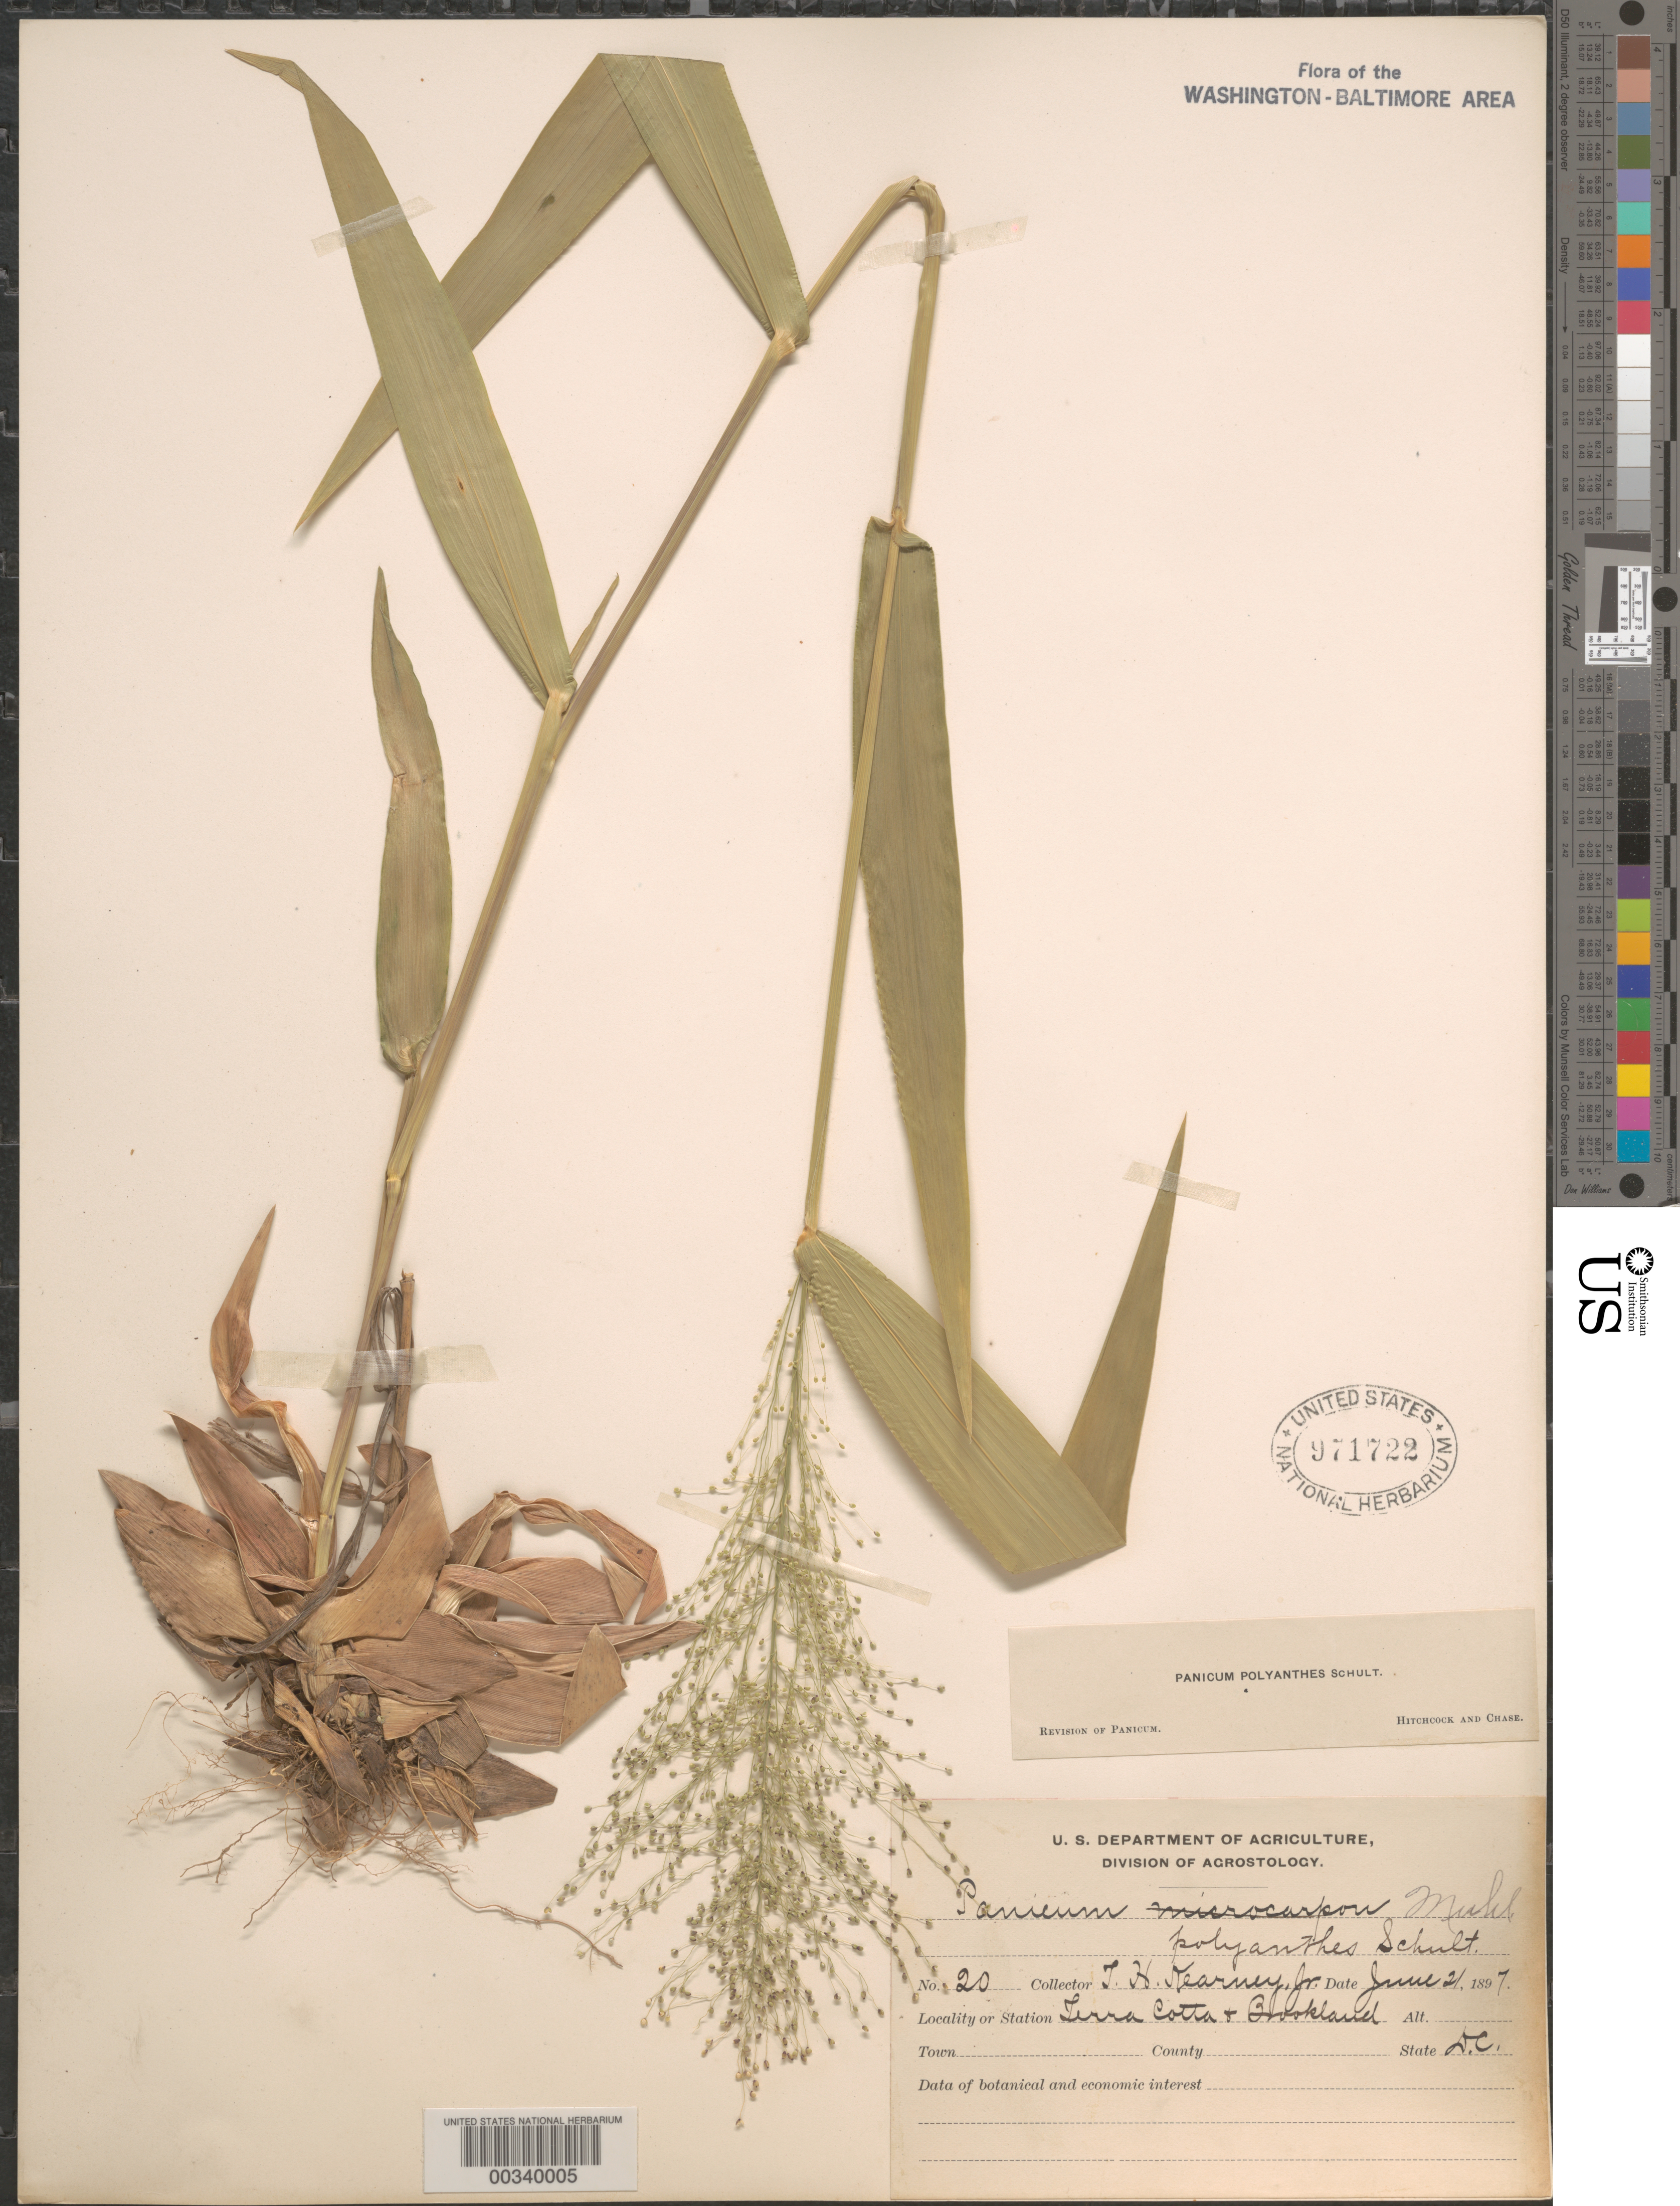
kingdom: Plantae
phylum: Tracheophyta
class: Liliopsida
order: Poales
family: Poaceae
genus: Dichanthelium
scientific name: Dichanthelium sphaerocarpon var. isophyllum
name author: (Scribn.) Gould & C.A. Clark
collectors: T. H. Kearney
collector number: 20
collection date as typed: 21 Jun 1897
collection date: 1897-06-21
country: United States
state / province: District of Columbia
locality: Terra Cotta and Brookland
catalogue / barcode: US 971722